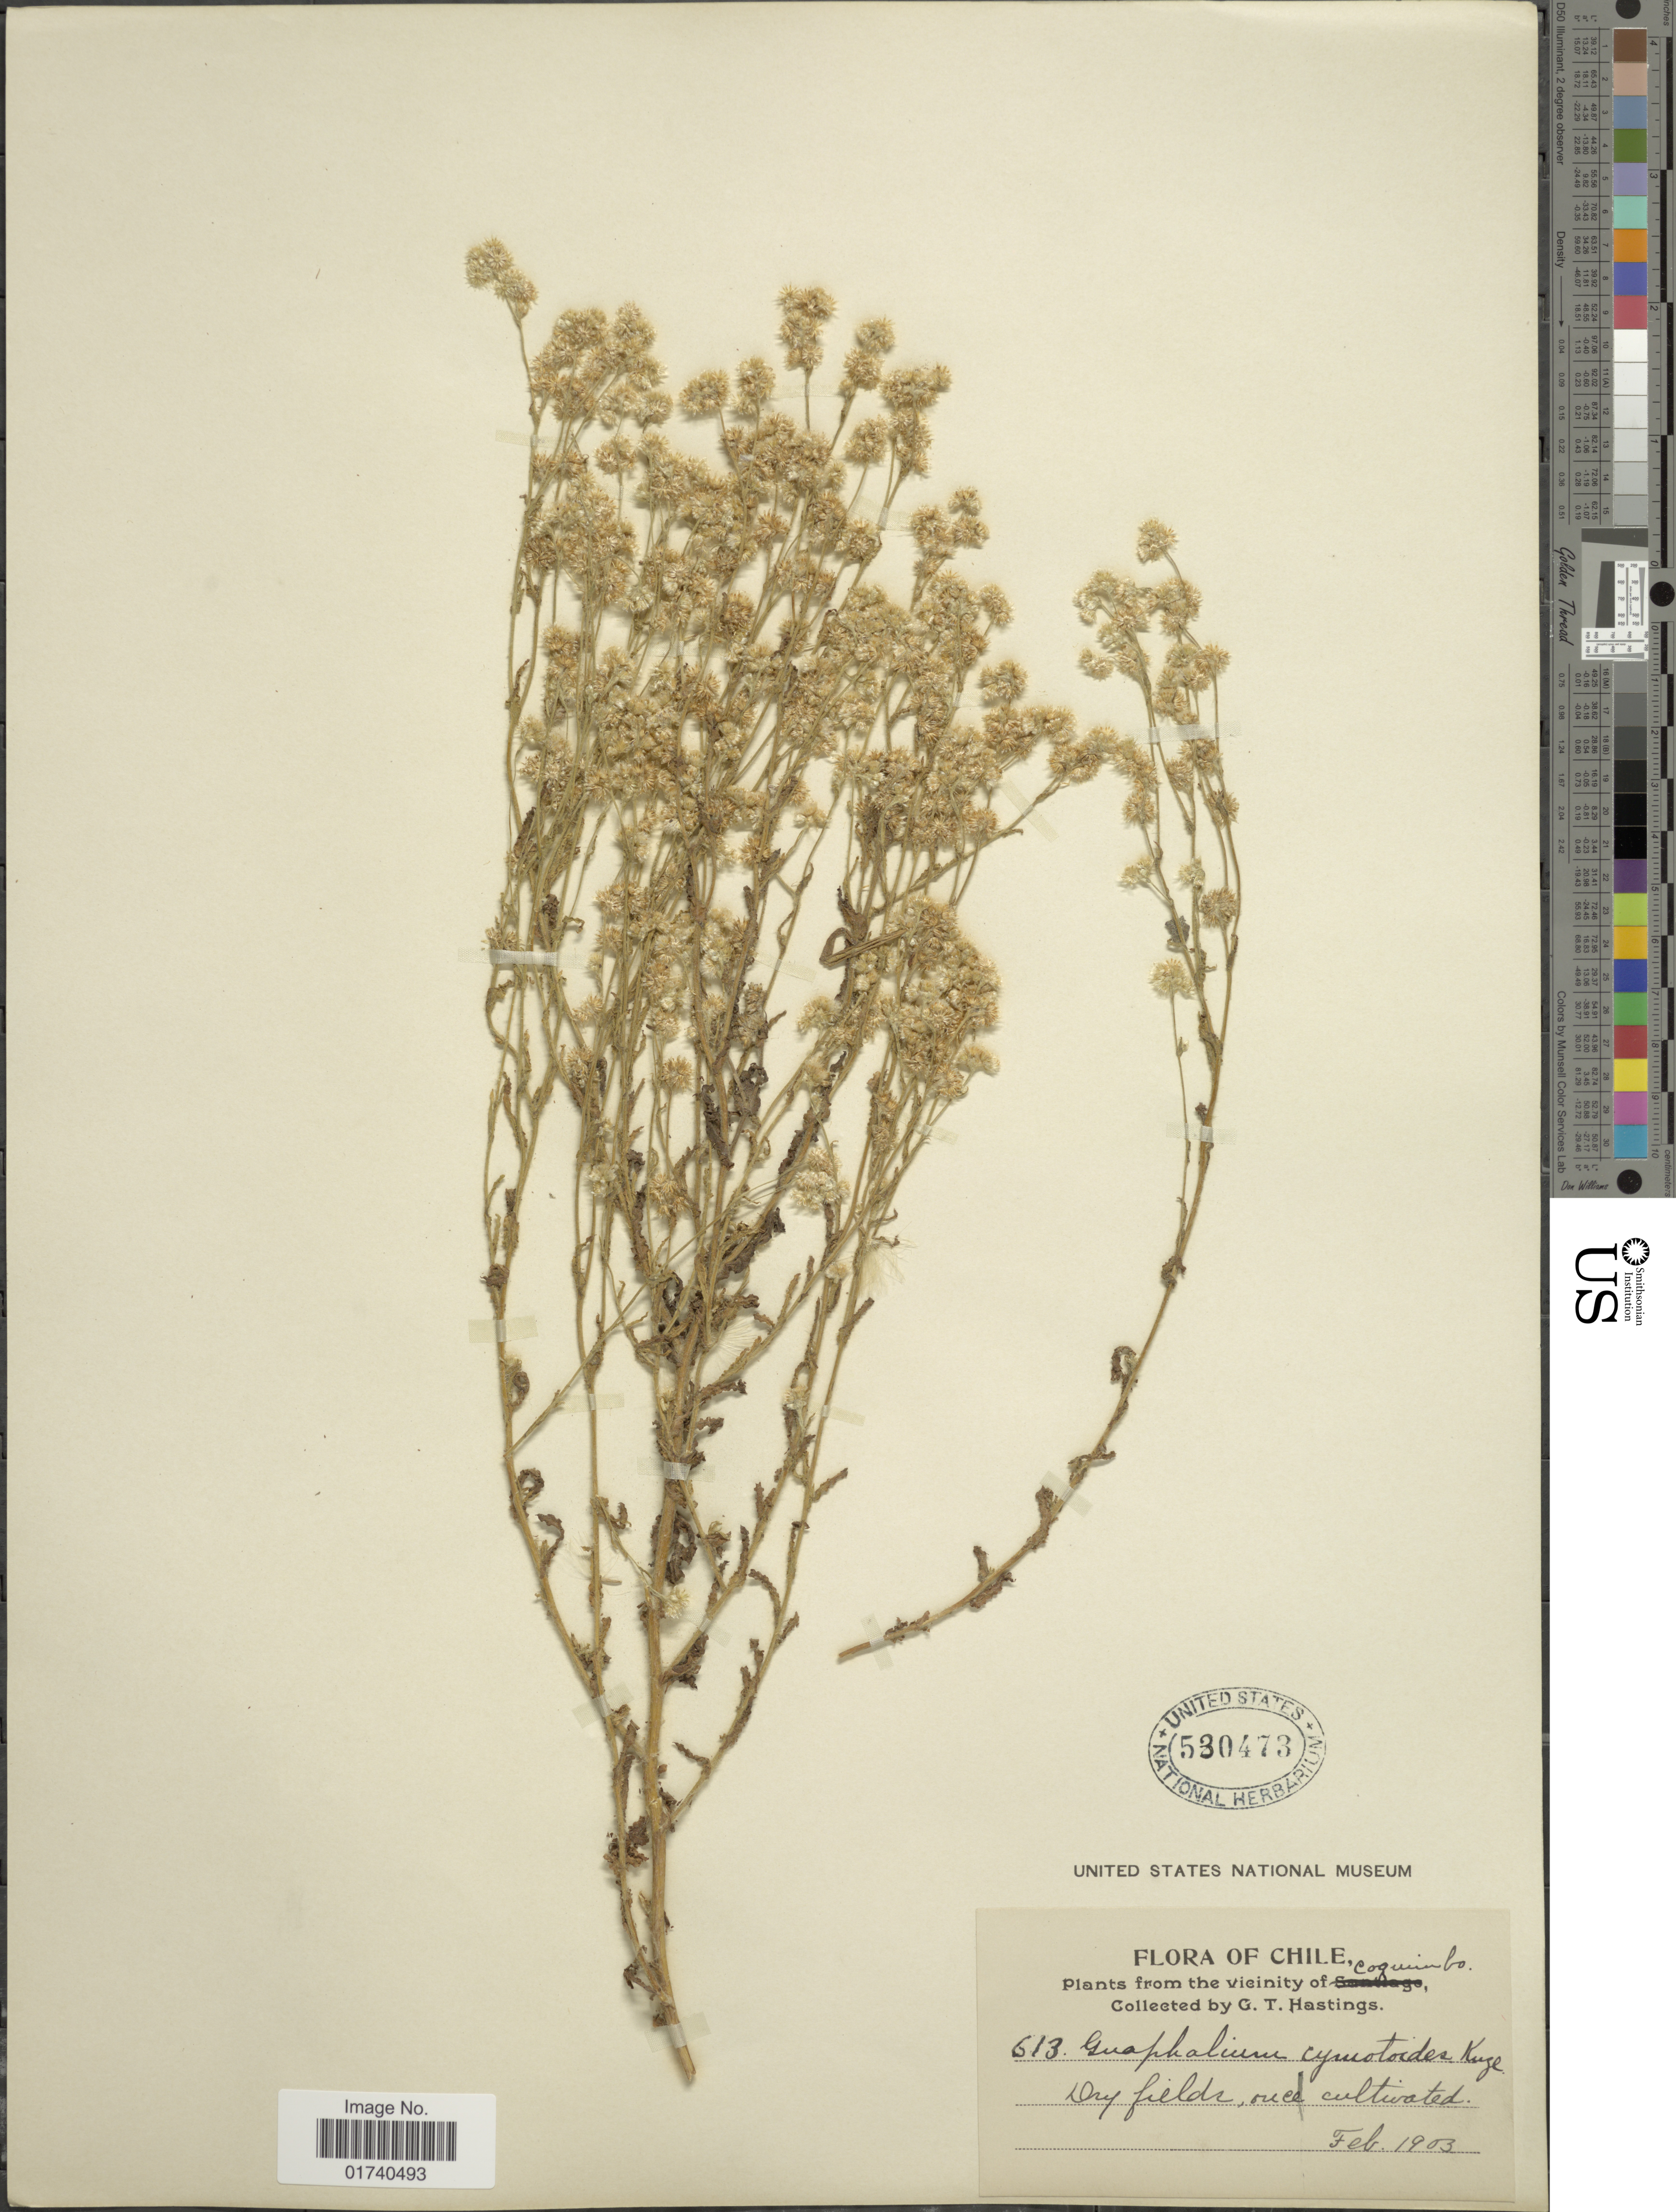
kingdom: Plantae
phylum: Tracheophyta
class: Magnoliopsida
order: Asterales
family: Asteraceae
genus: Pseudognaphalium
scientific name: Pseudognaphalium cymatoides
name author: (Kunze ex DC.) Anderb.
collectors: G. Hastings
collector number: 613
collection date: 1903-02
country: Chile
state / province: Coquimbo (IV)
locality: The Vicinity of Coquimbo.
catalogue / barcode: US 530473